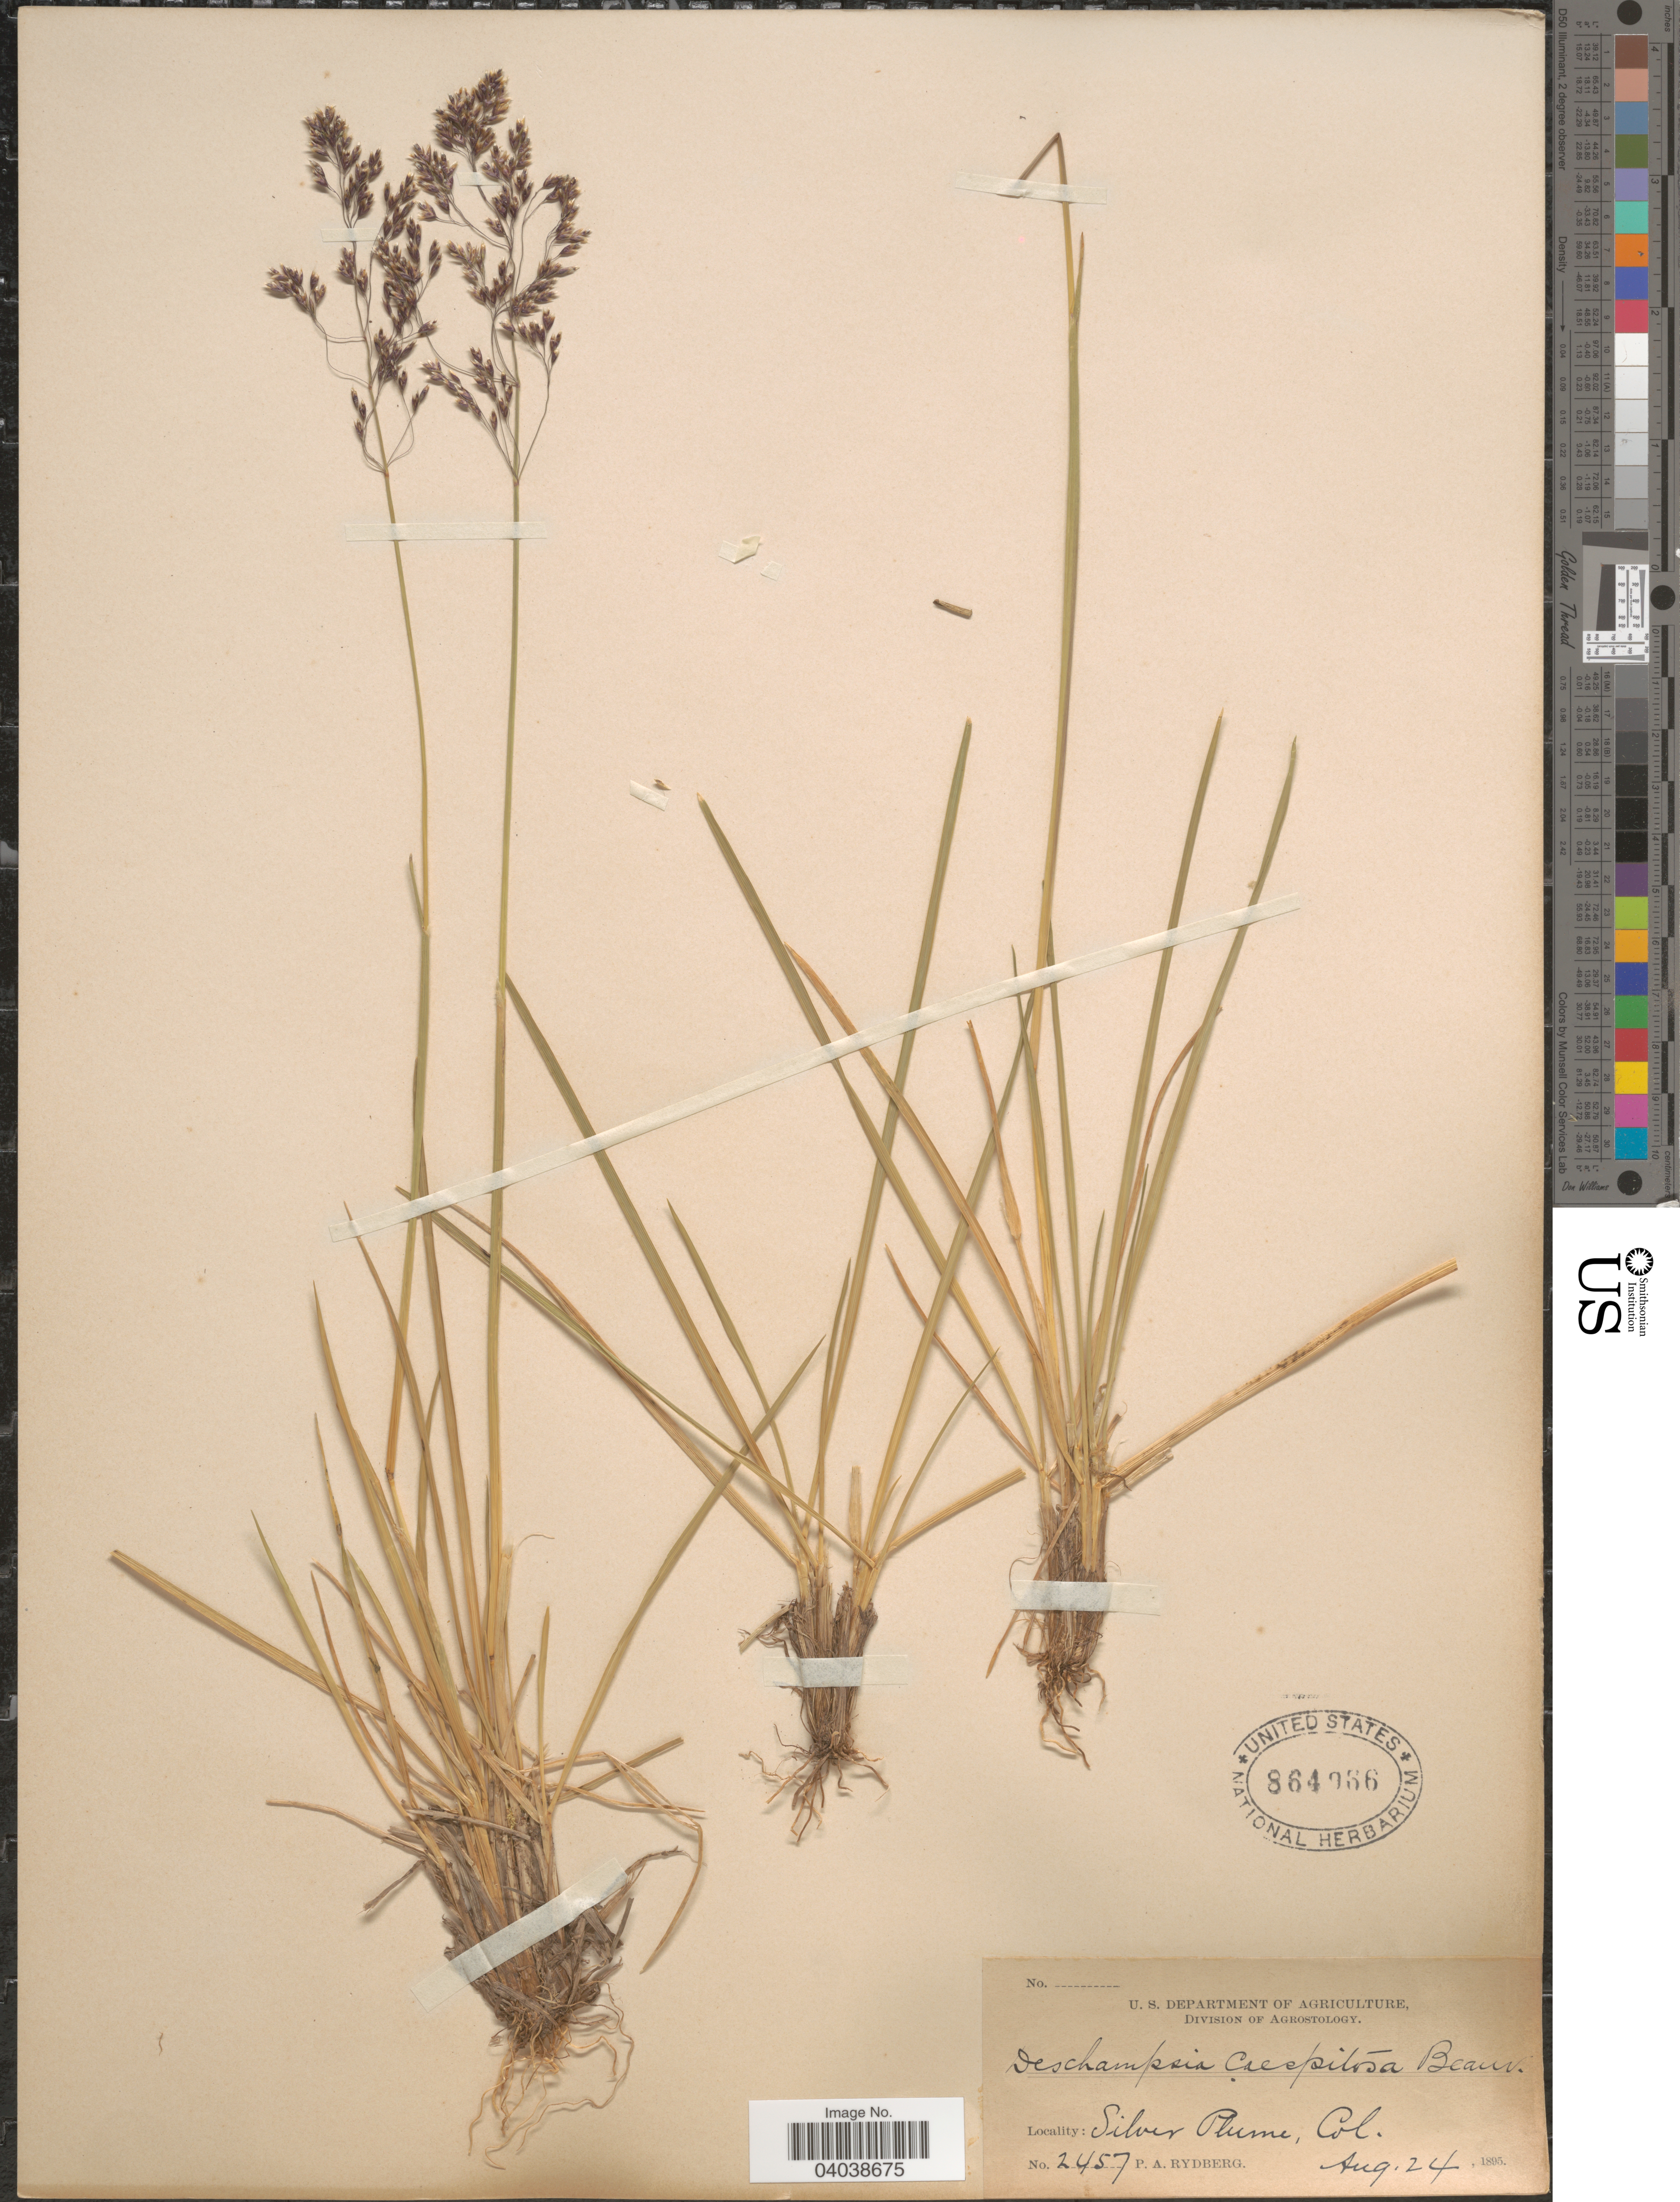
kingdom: Plantae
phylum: Tracheophyta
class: Liliopsida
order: Poales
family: Poaceae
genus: Deschampsia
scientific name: Deschampsia cespitosa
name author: (L.) P. Beauv.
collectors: P. A. Rydberg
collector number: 2457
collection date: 1895-08-24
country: United States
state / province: Colorado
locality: Silver Plume.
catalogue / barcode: US 864966